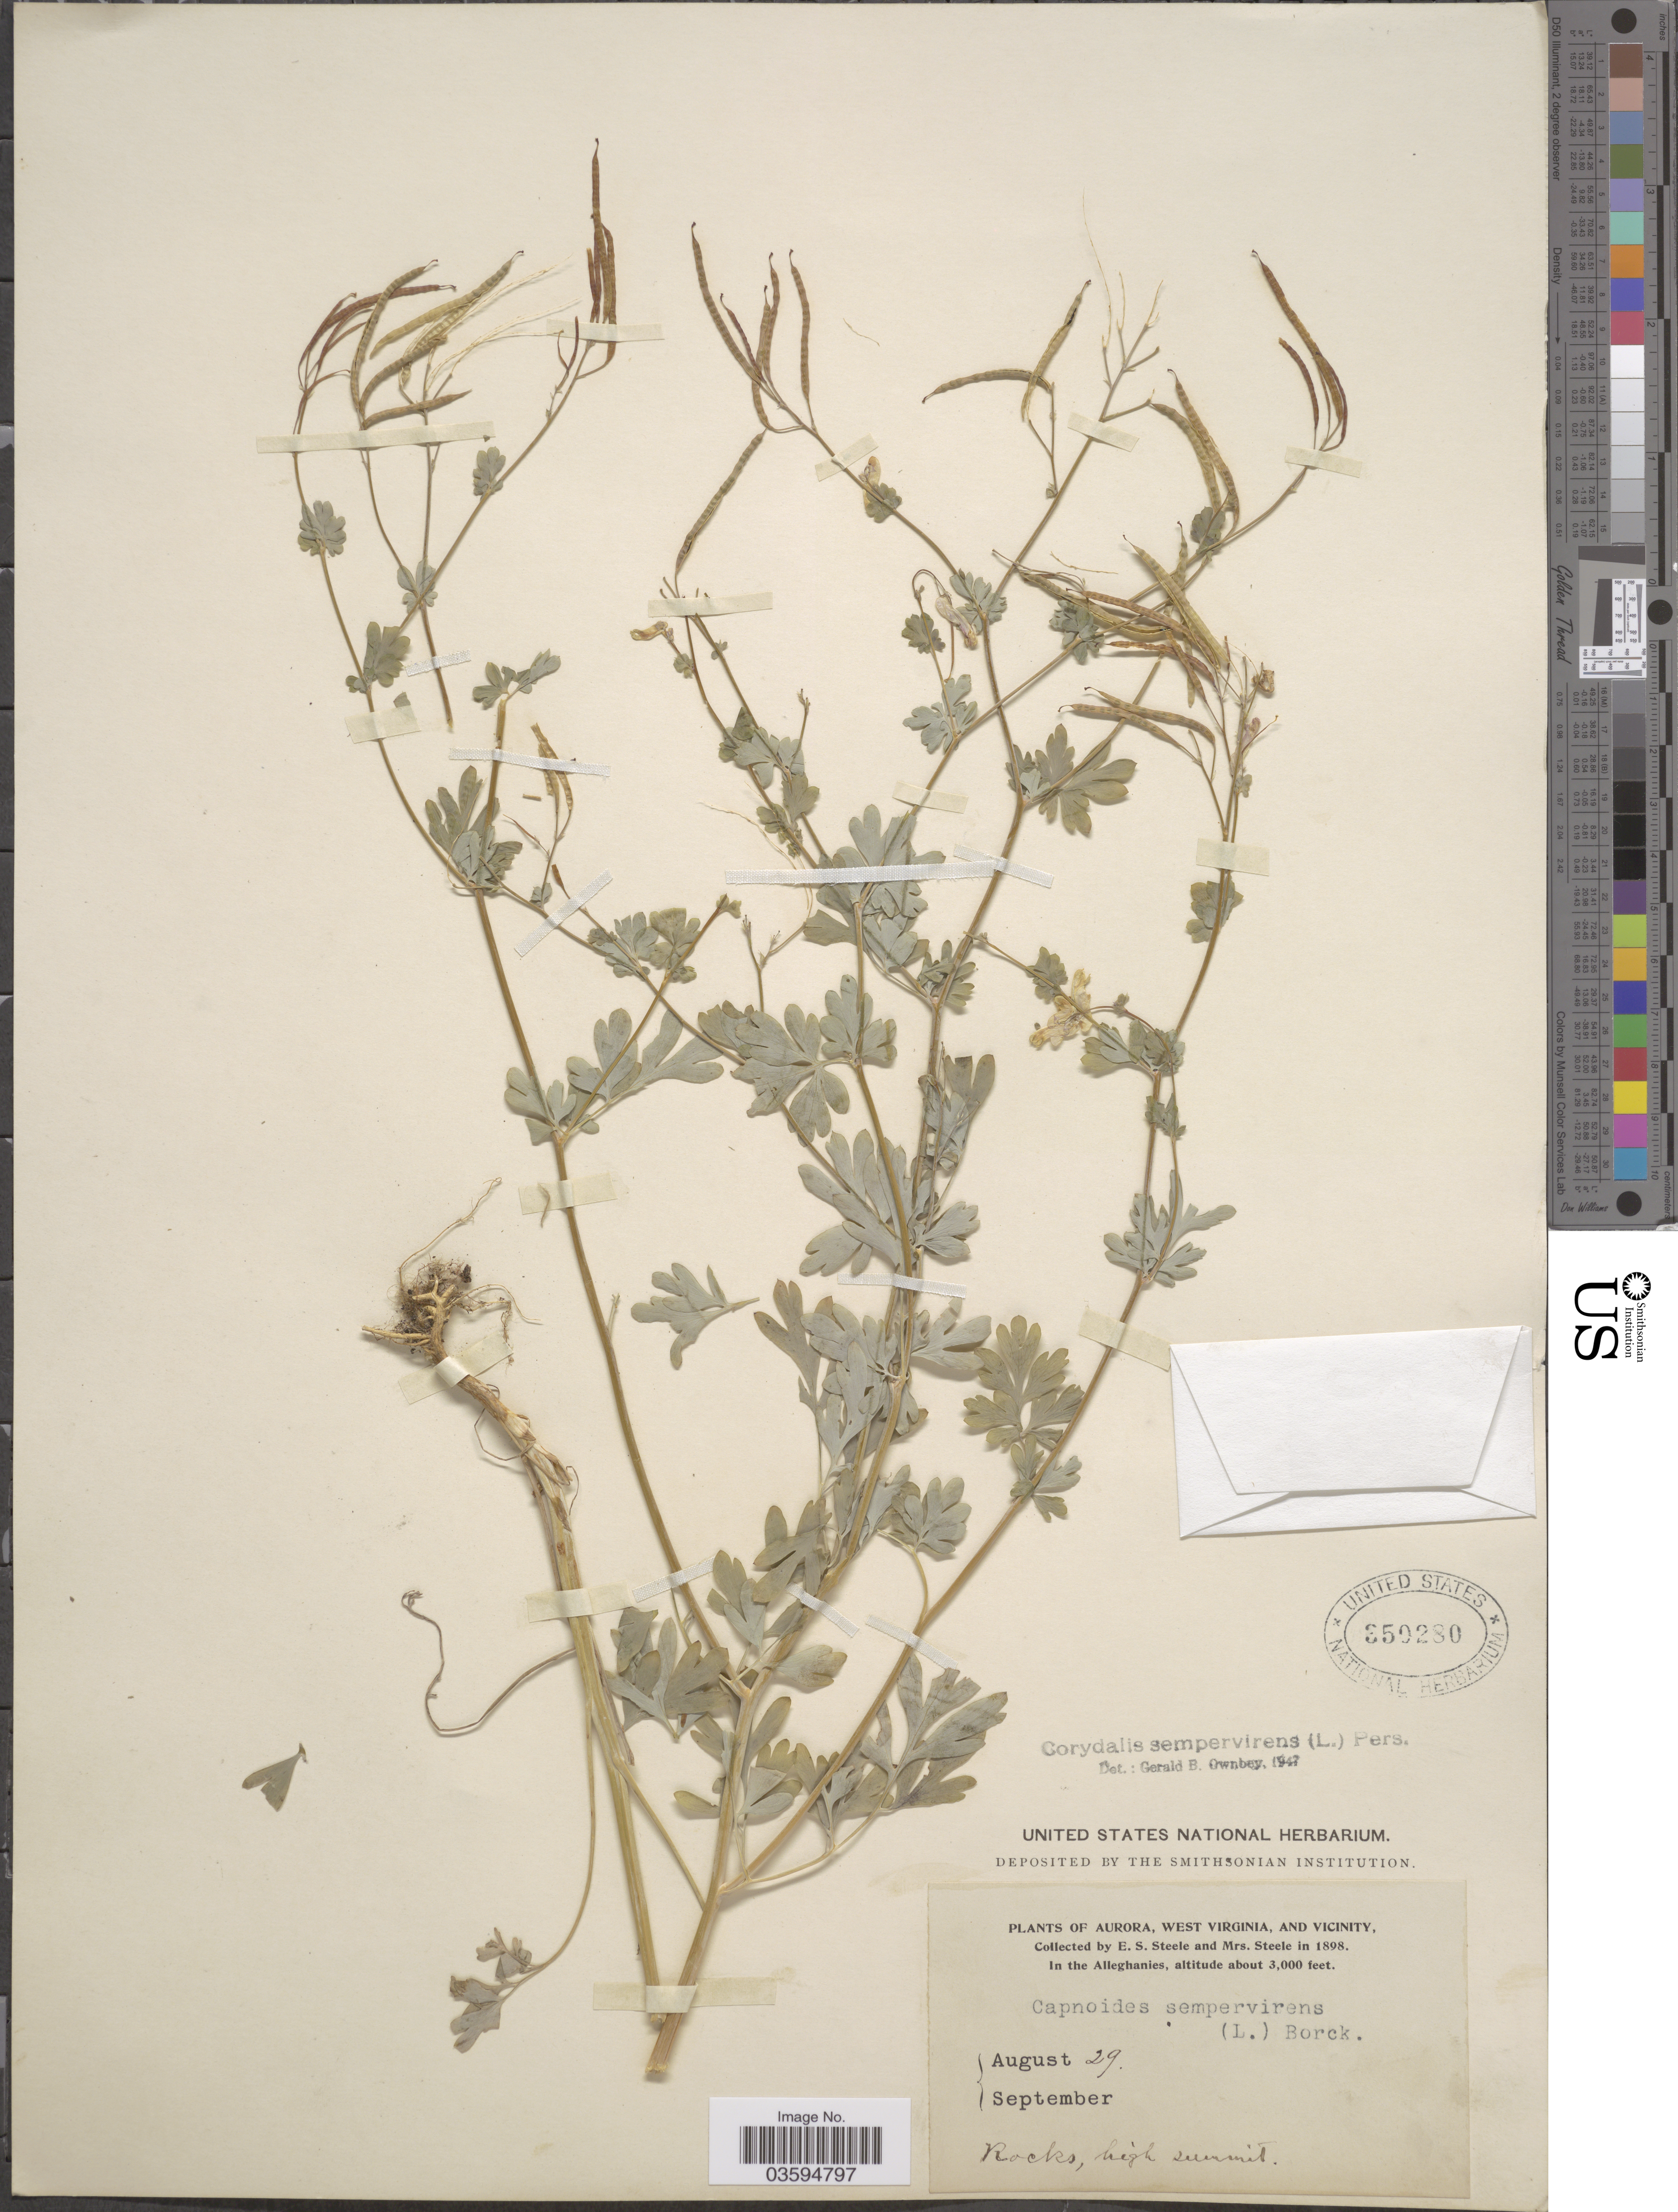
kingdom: Plantae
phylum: Tracheophyta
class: Magnoliopsida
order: Ranunculales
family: Papaveraceae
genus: Capnoides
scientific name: Capnoides sempervirens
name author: (L.) Borkh.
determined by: Strong, M. T., (US), Smithsonian Institution - National Museum of Natural History (UNITED STATES)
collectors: E. Steele & Mrs. E. S. Steele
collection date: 1898-08-29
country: United States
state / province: West Virginia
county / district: Preston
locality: Aurora, and vicinity. In the Alleghanies.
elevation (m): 914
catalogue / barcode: US 350280